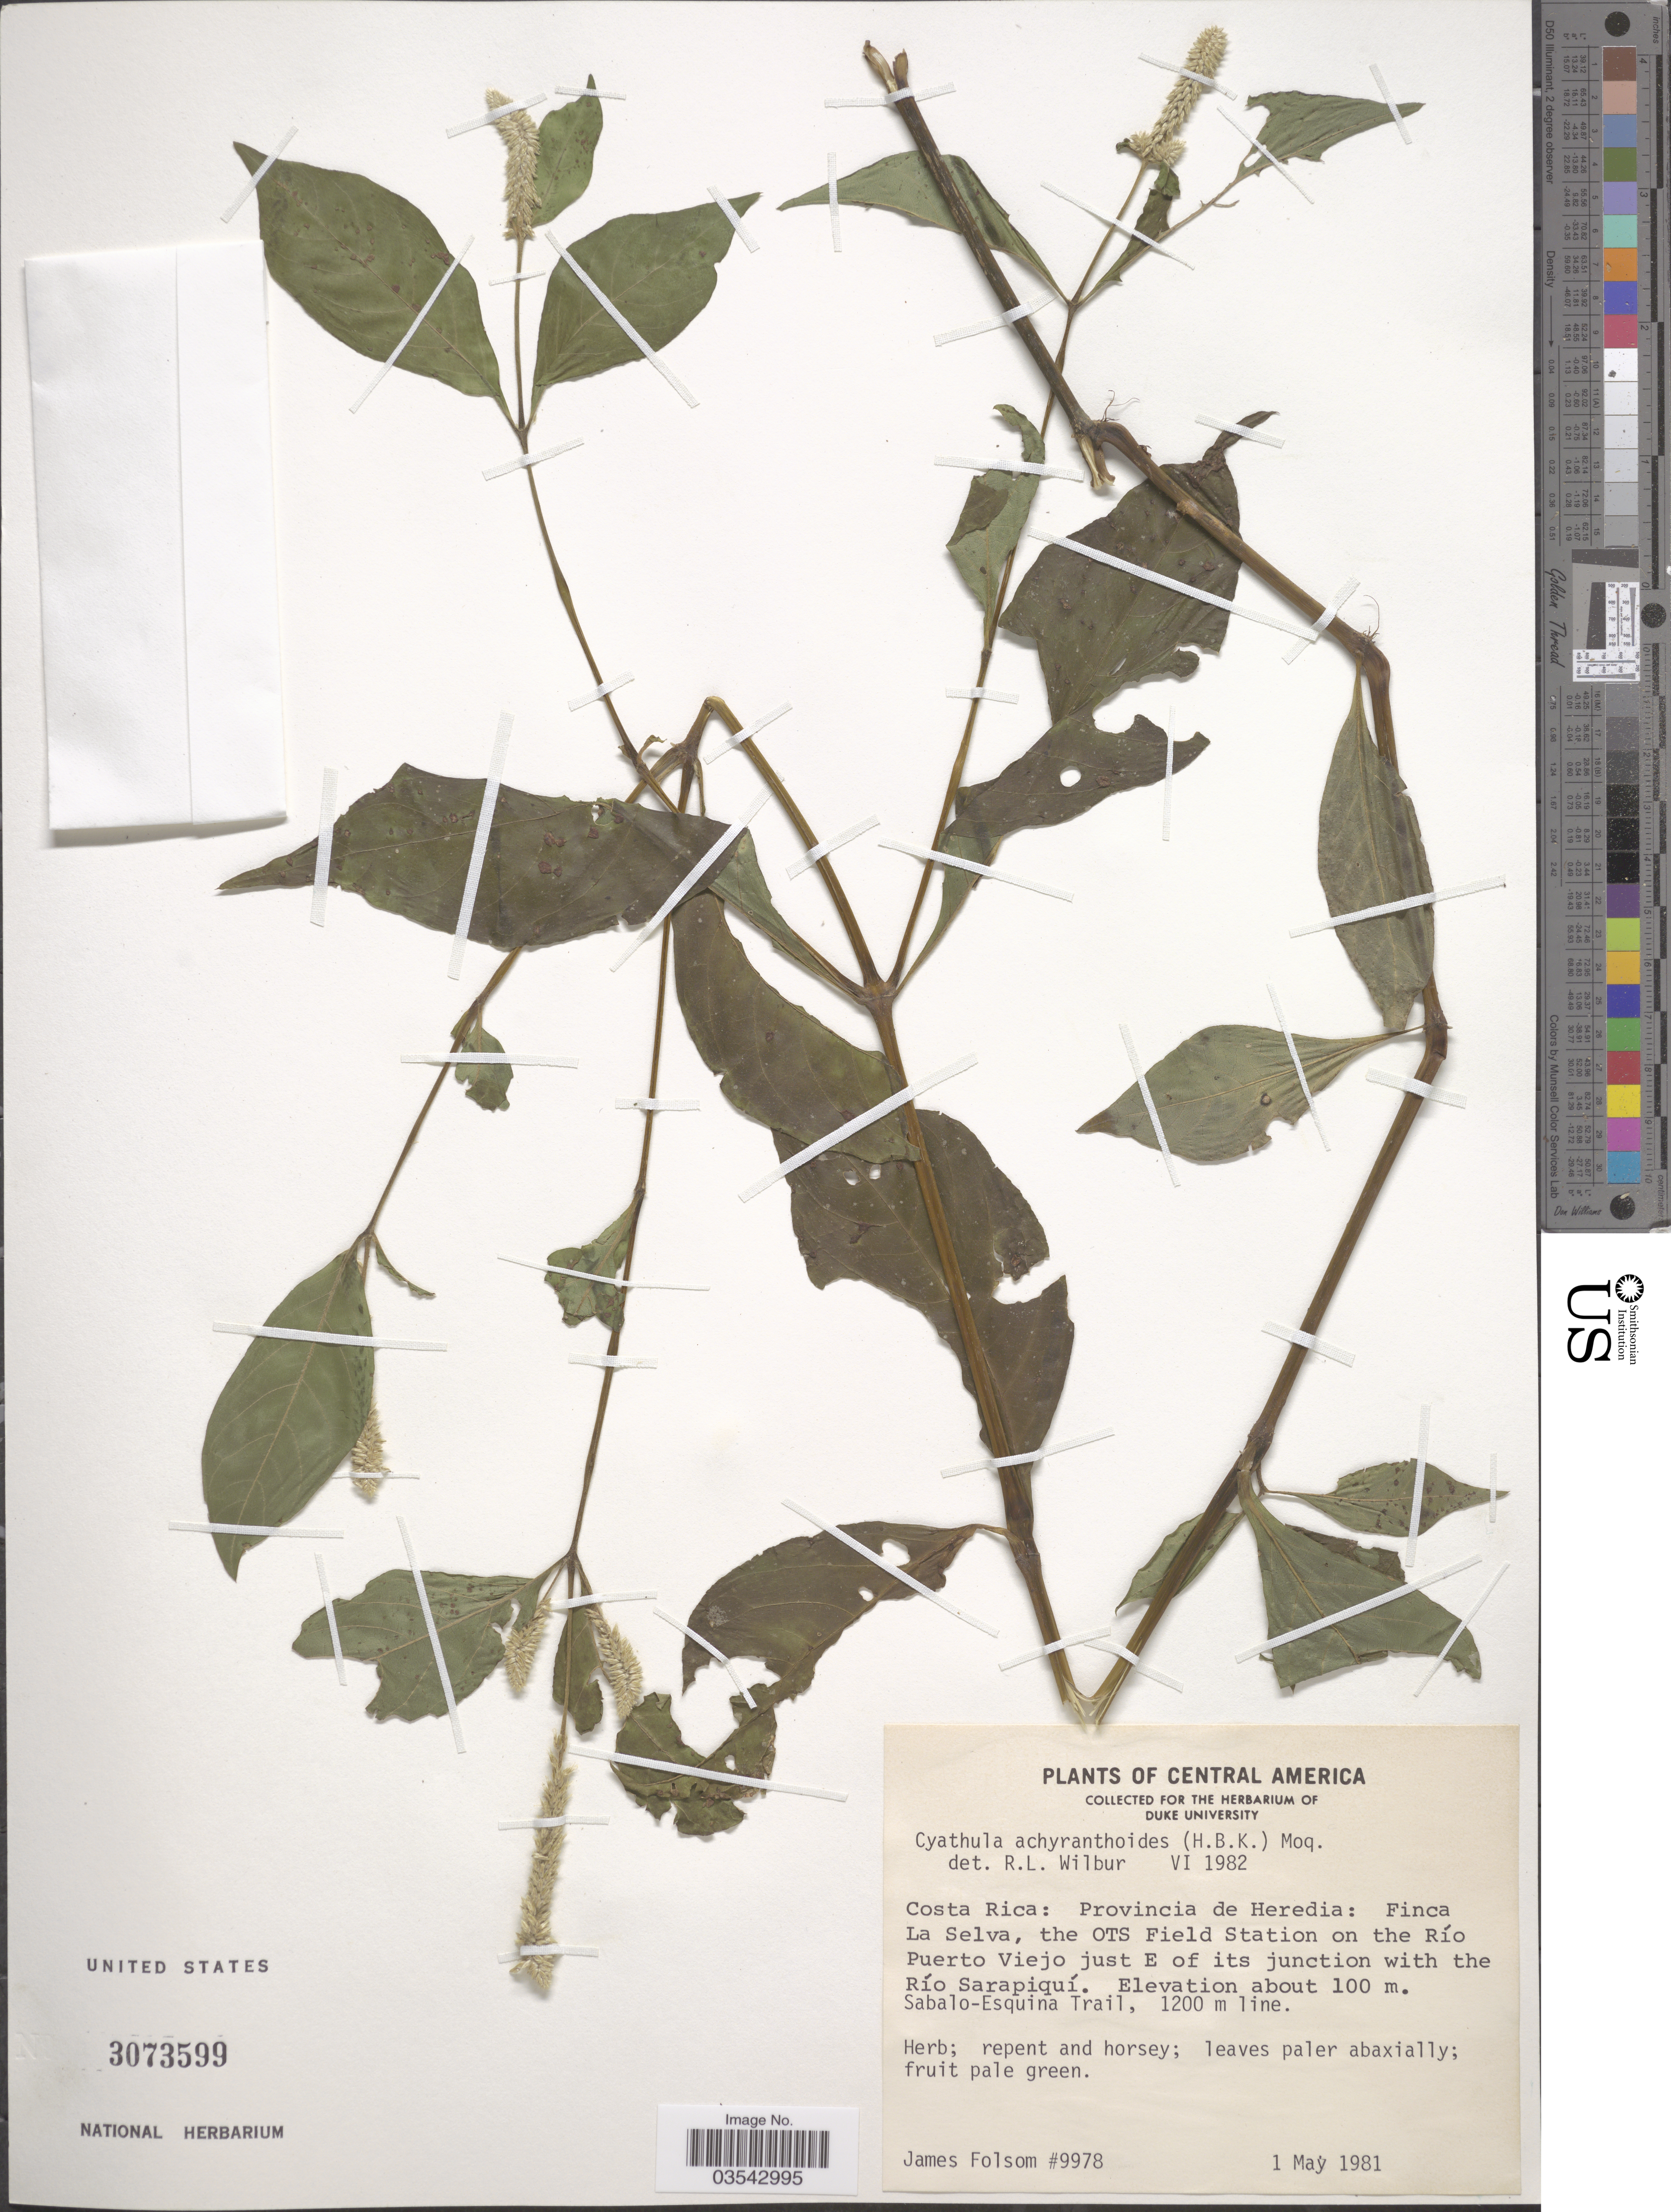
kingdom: Plantae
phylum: Tracheophyta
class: Magnoliopsida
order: Caryophyllales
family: Amaranthaceae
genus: Cyathula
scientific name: Cyathula achyranthoides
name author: (Kunth) Moq.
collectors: J. P. Folsom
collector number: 9978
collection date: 1981-05-01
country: Costa Rica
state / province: Heredia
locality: Finca La Selva, the OTS Field Station on the Río Puerto Viejo just E of its junction with the Río Sarapiquí. Sabalo-Esquina Trail, 1200 m line.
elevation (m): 100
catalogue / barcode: US 3073599